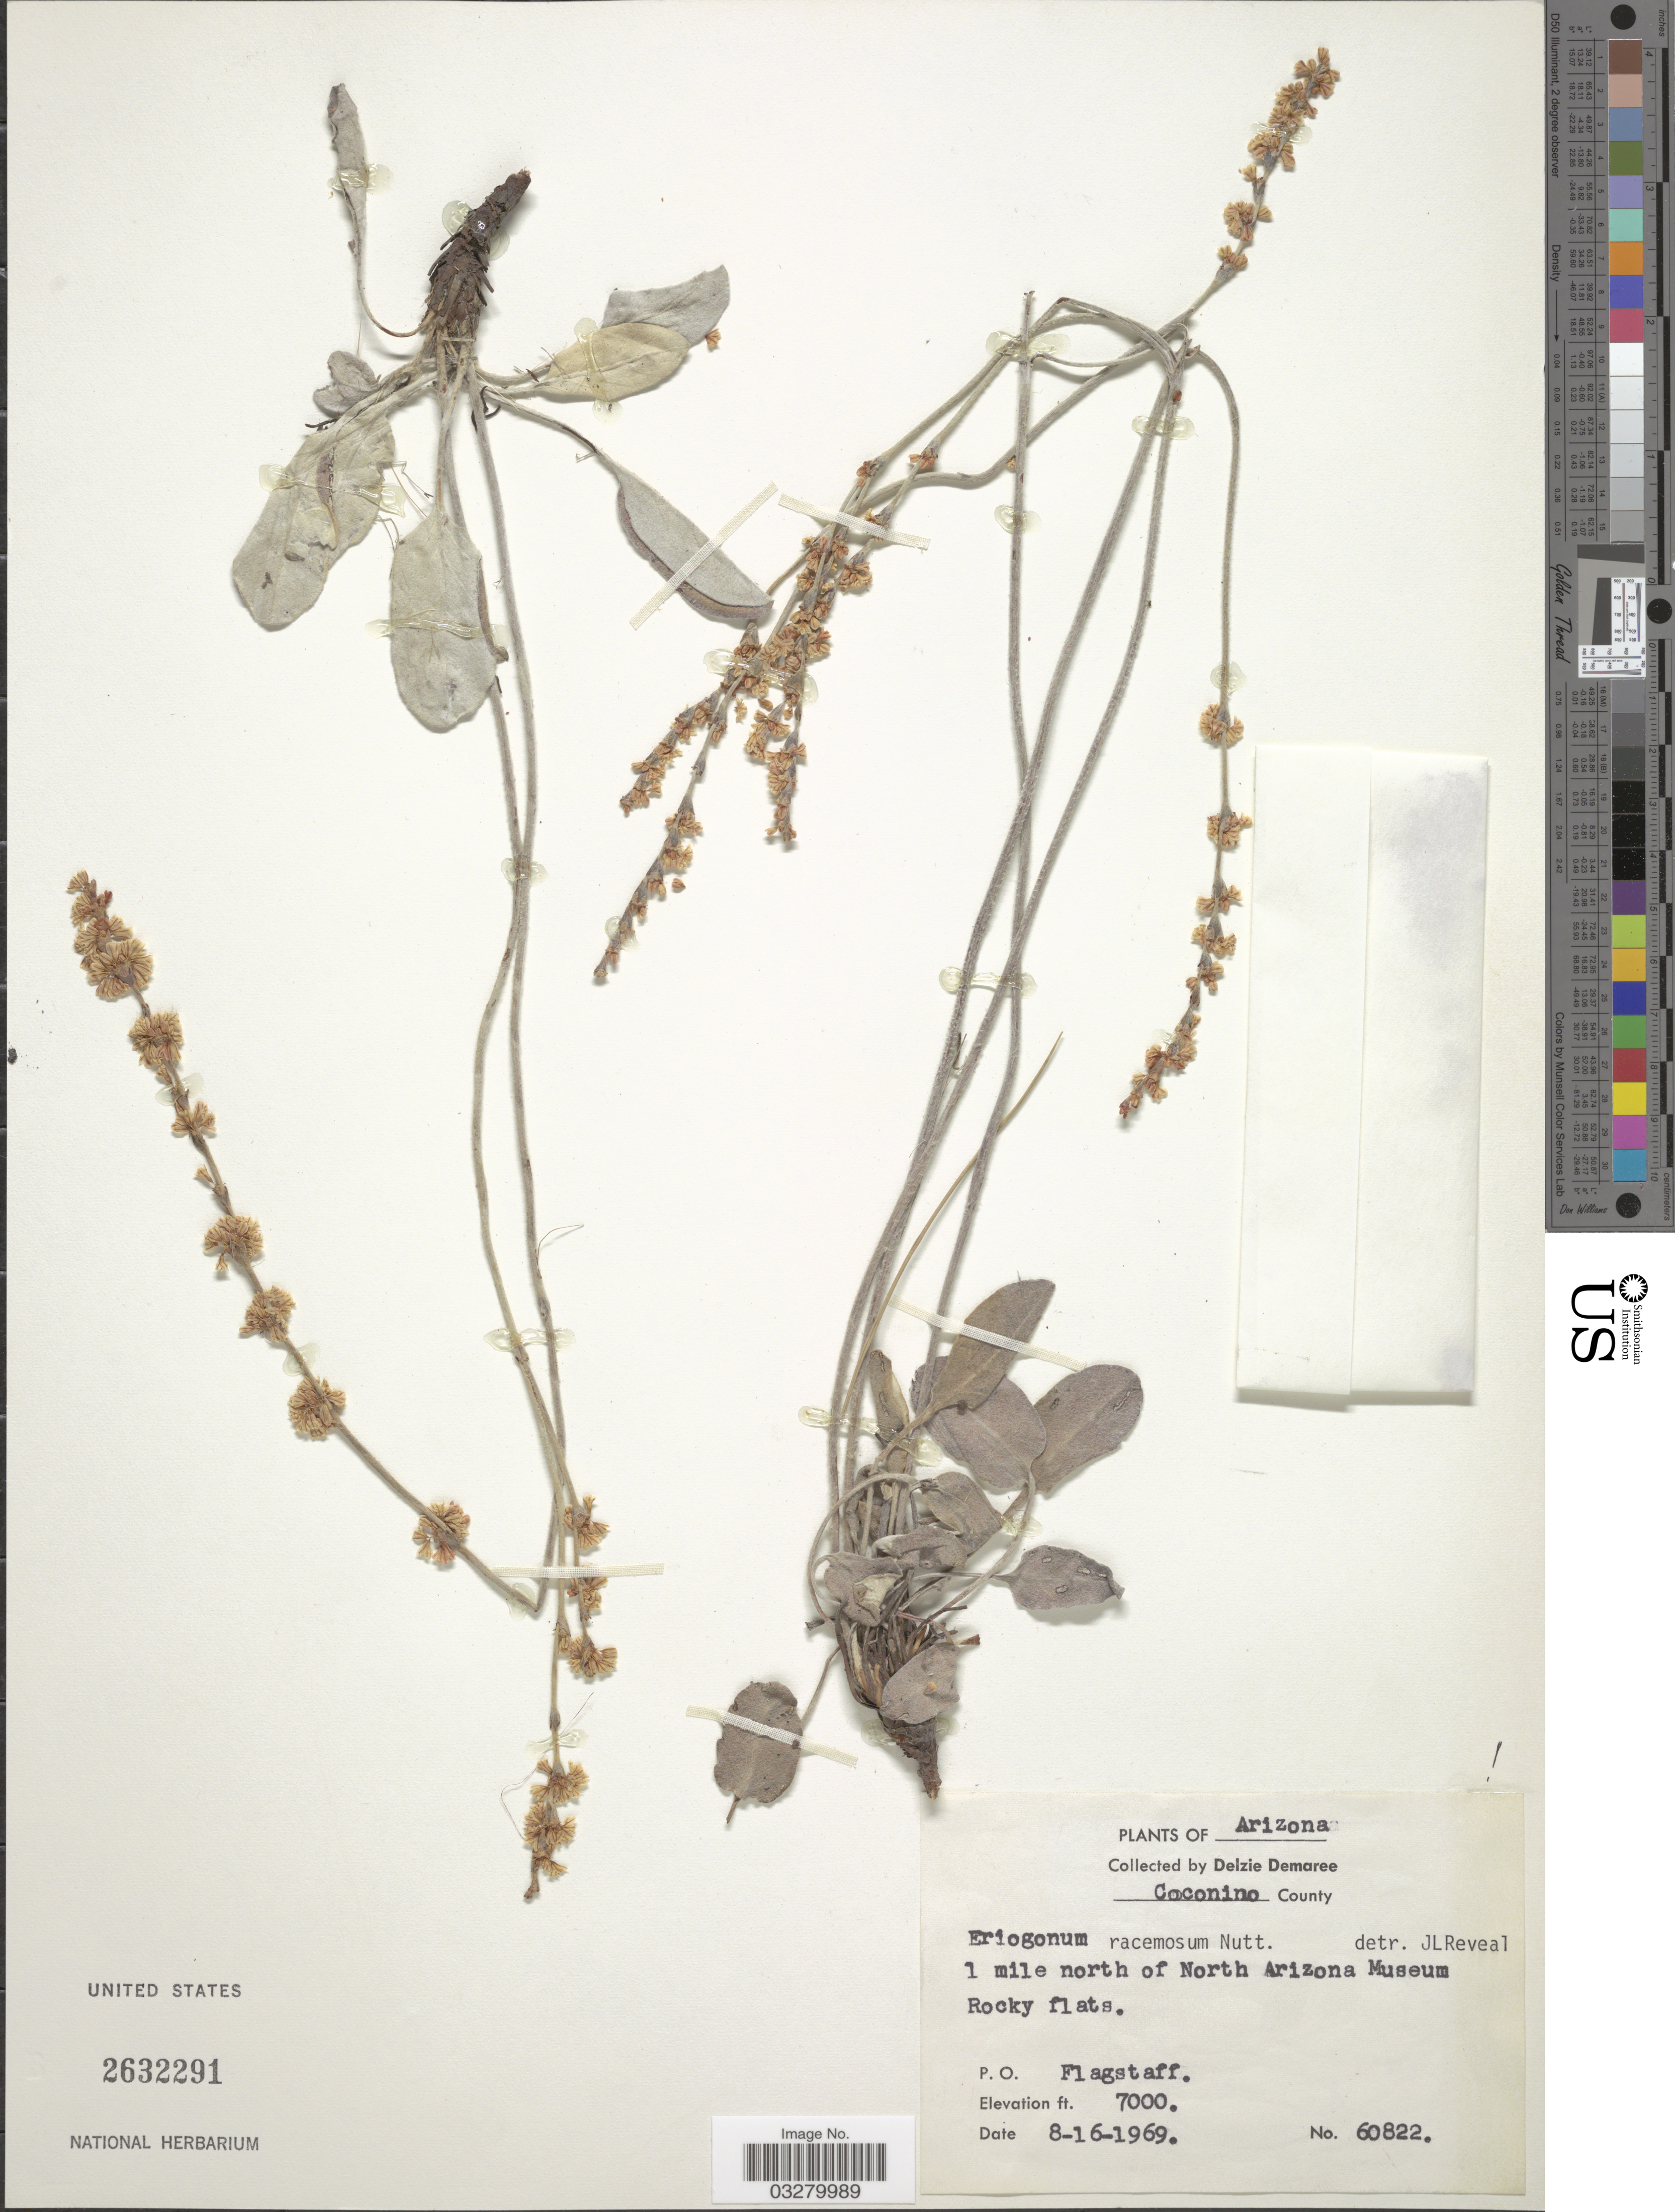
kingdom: Plantae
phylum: Tracheophyta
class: Magnoliopsida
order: Caryophyllales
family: Polygonaceae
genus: Eriogonum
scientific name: Eriogonum racemosum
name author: Nutt.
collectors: D. Demaree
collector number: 60822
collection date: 1969-08-16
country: United States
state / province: Arizona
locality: Coconino County: 1 mile north of North Arizona Museum Rocky flats. P.O. Flagstaff.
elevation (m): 2134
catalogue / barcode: US 2632291